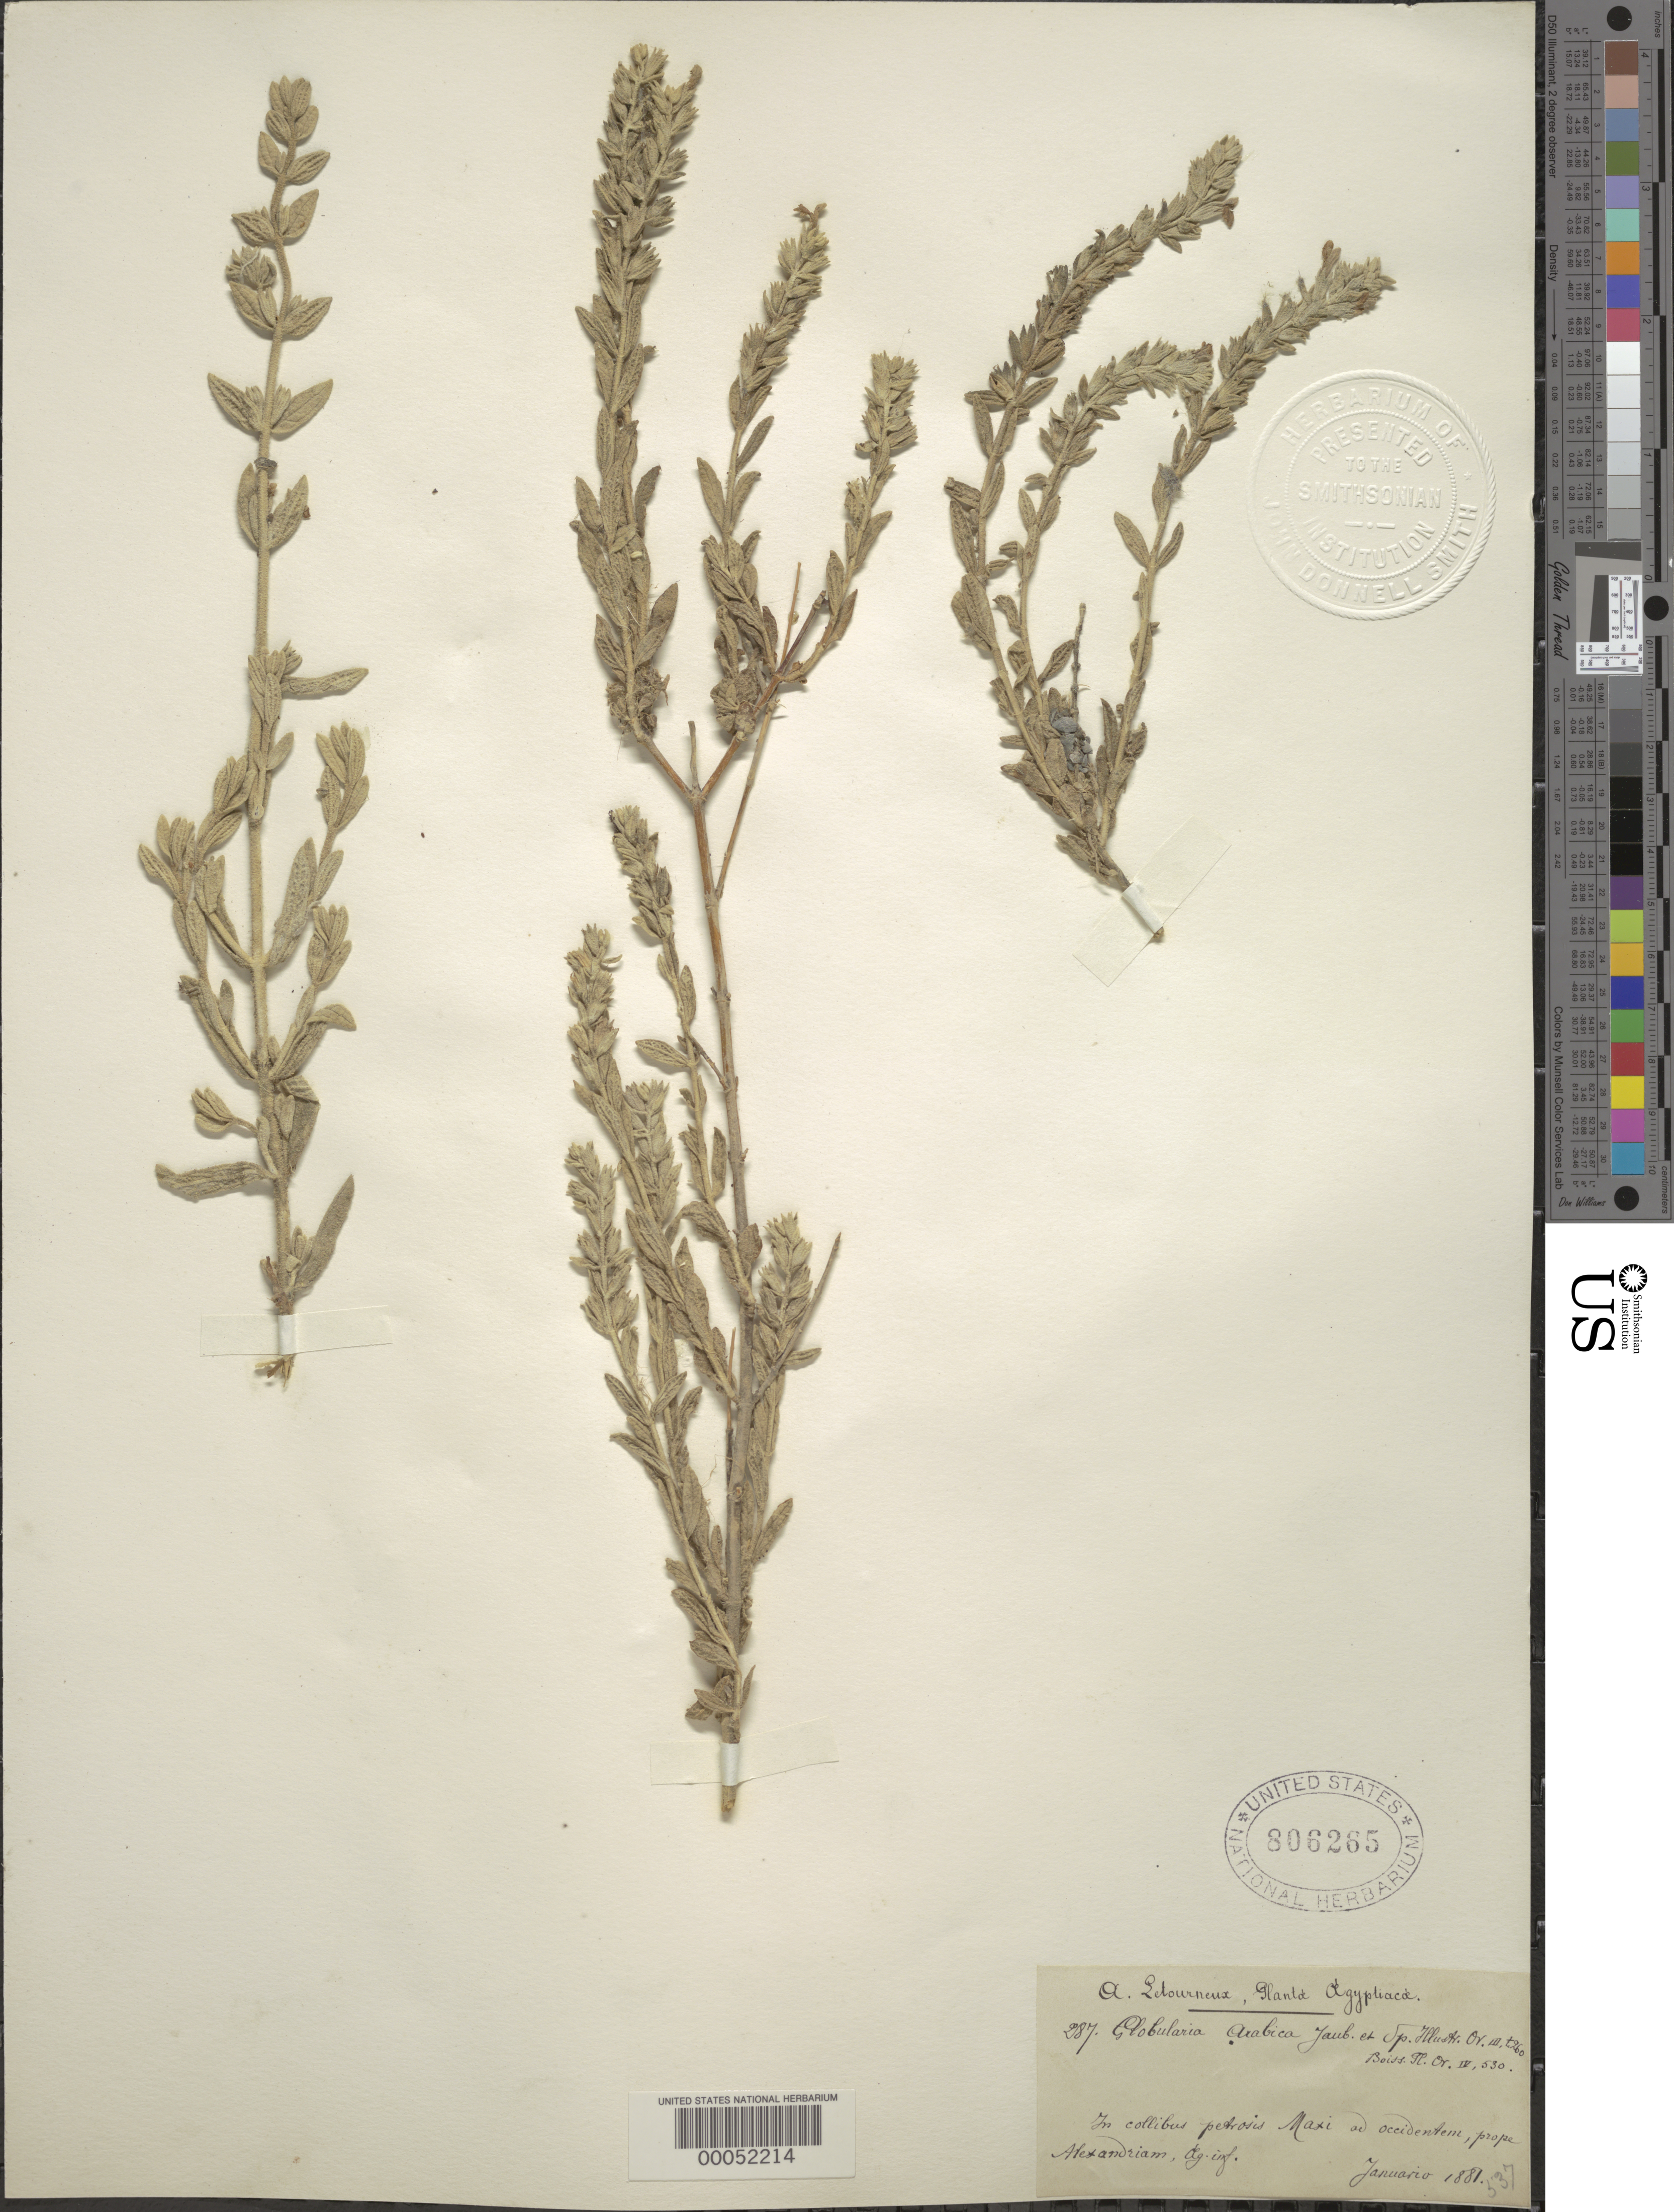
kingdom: Plantae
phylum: Tracheophyta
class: Magnoliopsida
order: Lamiales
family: Plantaginaceae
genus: Globularia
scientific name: Globularia arabica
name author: Jaub. & Spach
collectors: A. Letourneux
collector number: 287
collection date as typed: Jan 1881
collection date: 1881-01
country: Egypt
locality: Prope Alexandriam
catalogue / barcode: US 806265